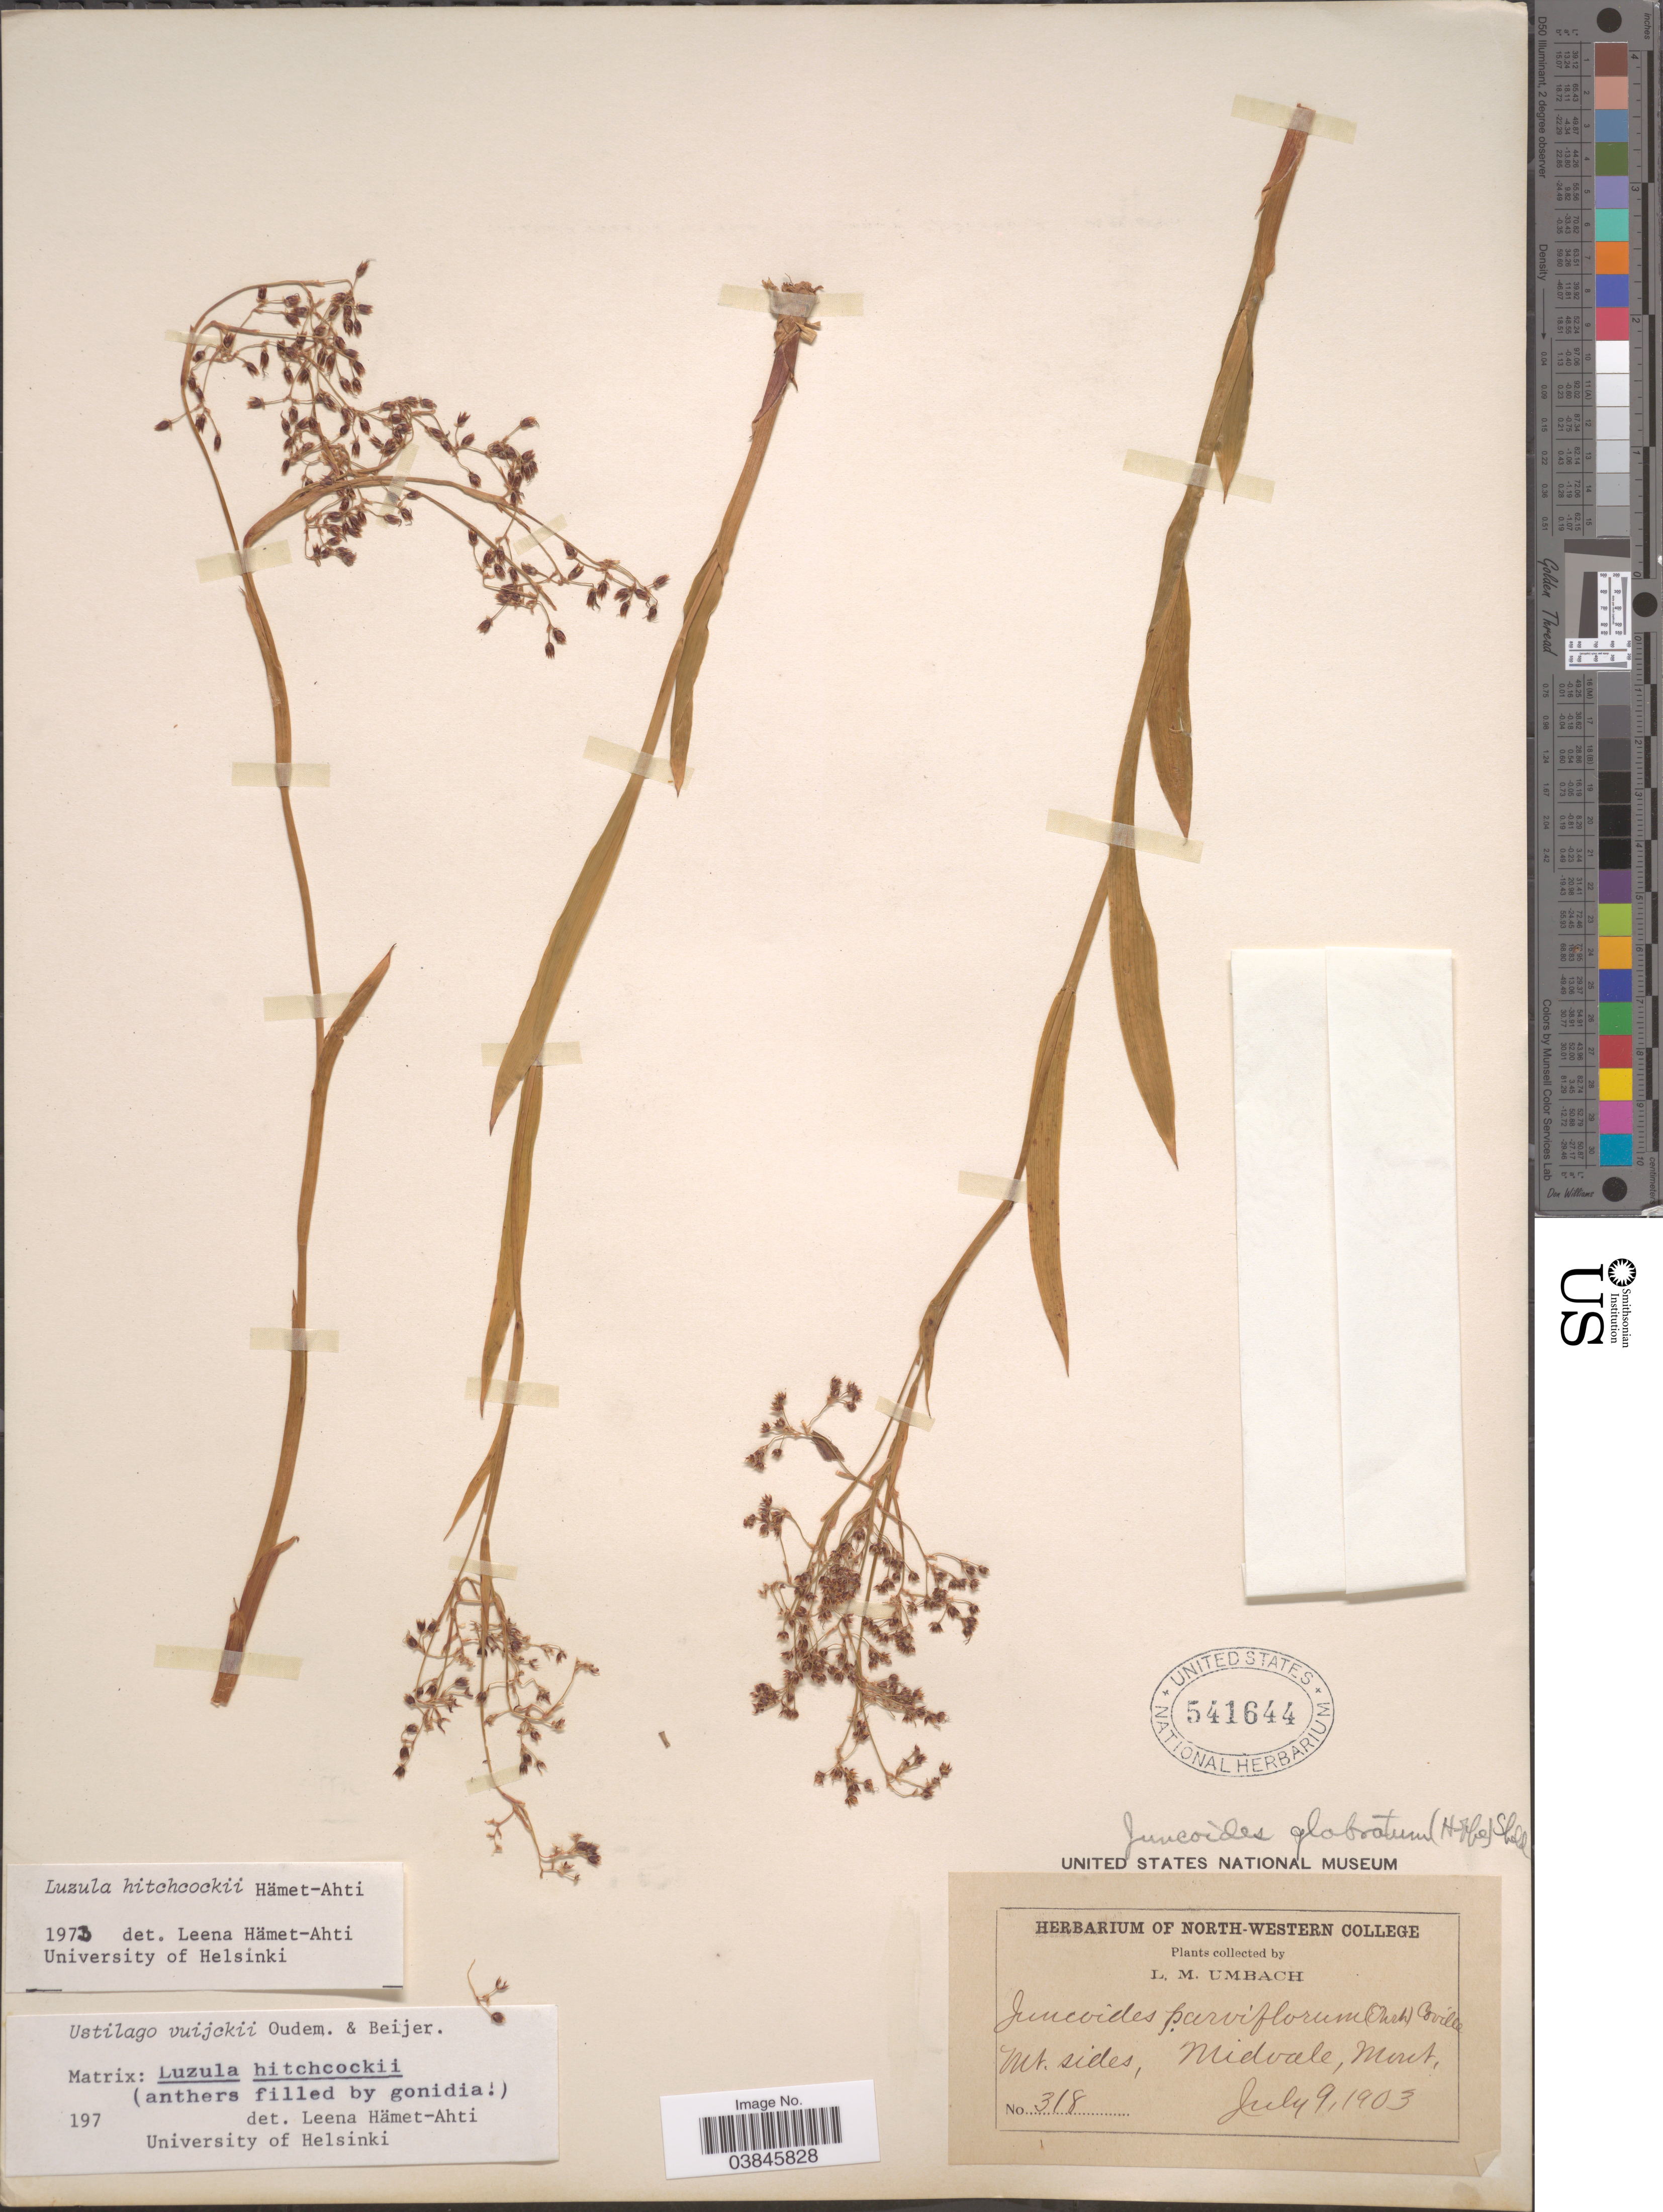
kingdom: Plantae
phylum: Tracheophyta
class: Liliopsida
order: Poales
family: Juncaceae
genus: Luzula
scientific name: Luzula hitchcockii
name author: Hämet-Ahti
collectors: L. M. Umbach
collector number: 318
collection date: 1903-07-09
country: United States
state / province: Montana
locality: Mt. sides, Midvale.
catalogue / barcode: US 541644